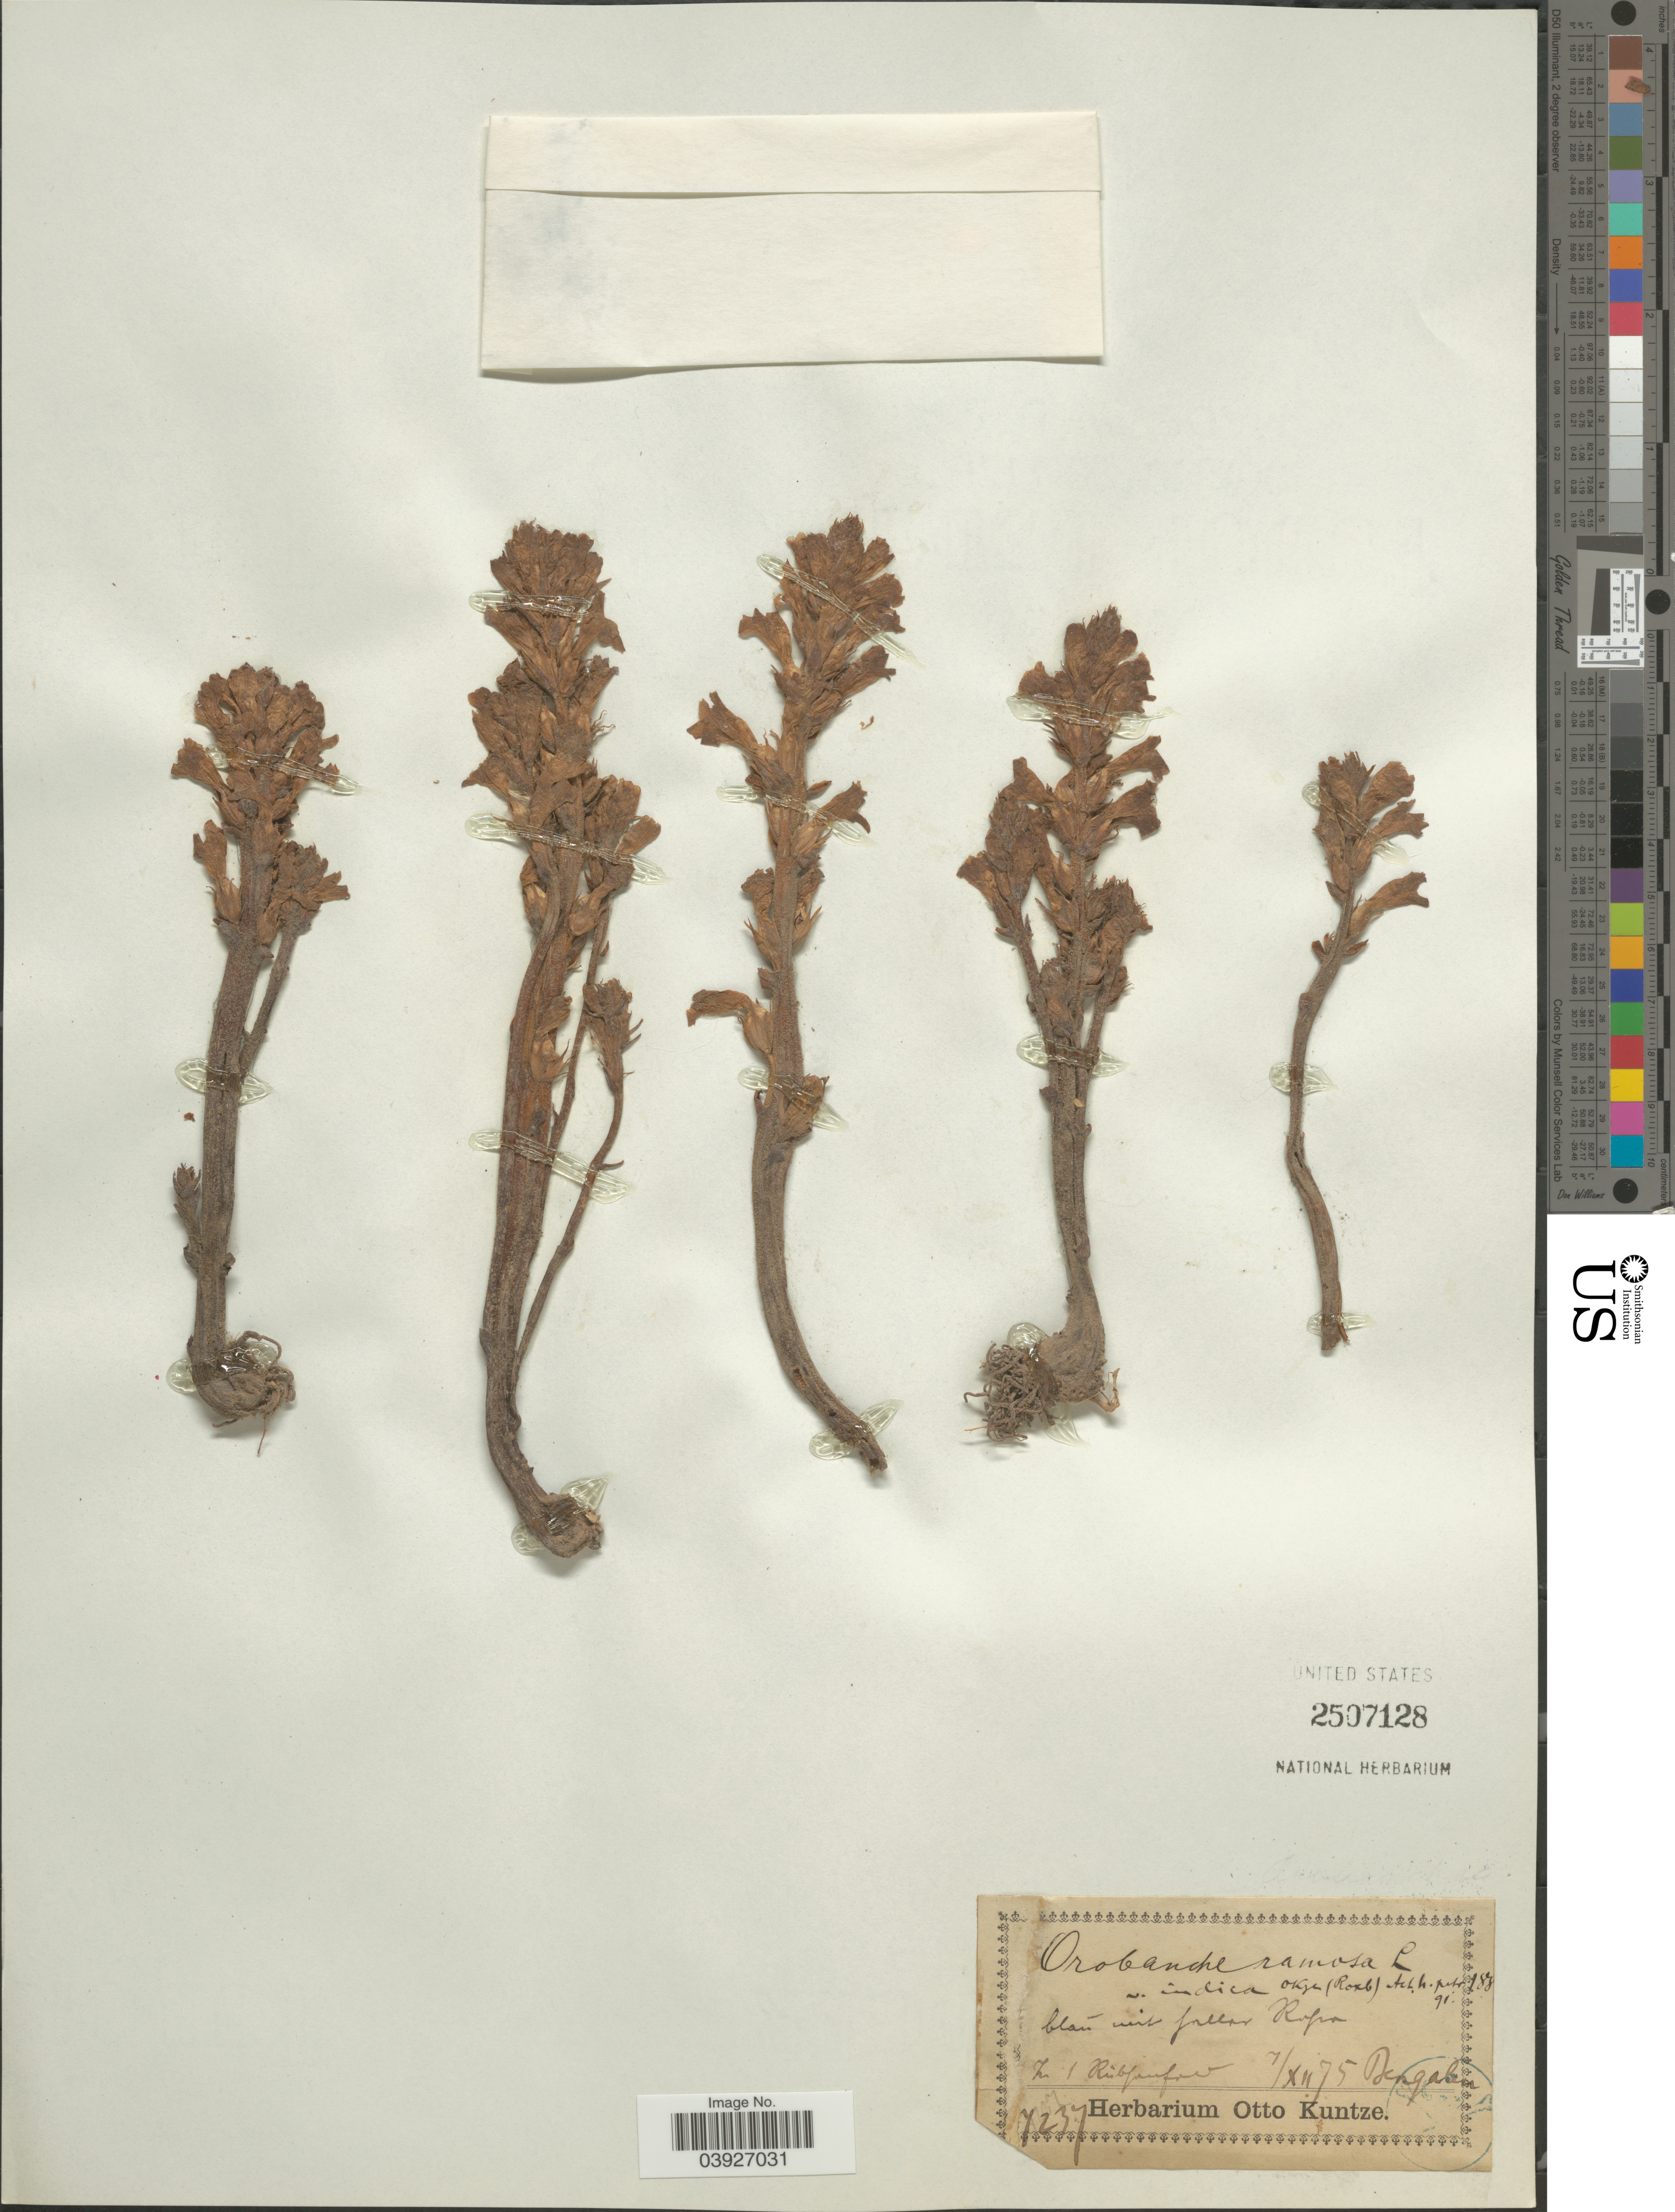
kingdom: Plantae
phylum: Tracheophyta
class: Magnoliopsida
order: Lamiales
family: Orobanchaceae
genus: Orobanche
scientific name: Orobanche ramosa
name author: L.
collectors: ex herb. Otto Kuntze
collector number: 7237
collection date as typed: Transcribed d/m/y: 7/12/75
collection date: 1875-12-07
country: India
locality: Bengalen. [interpreted]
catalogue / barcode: US 2507128